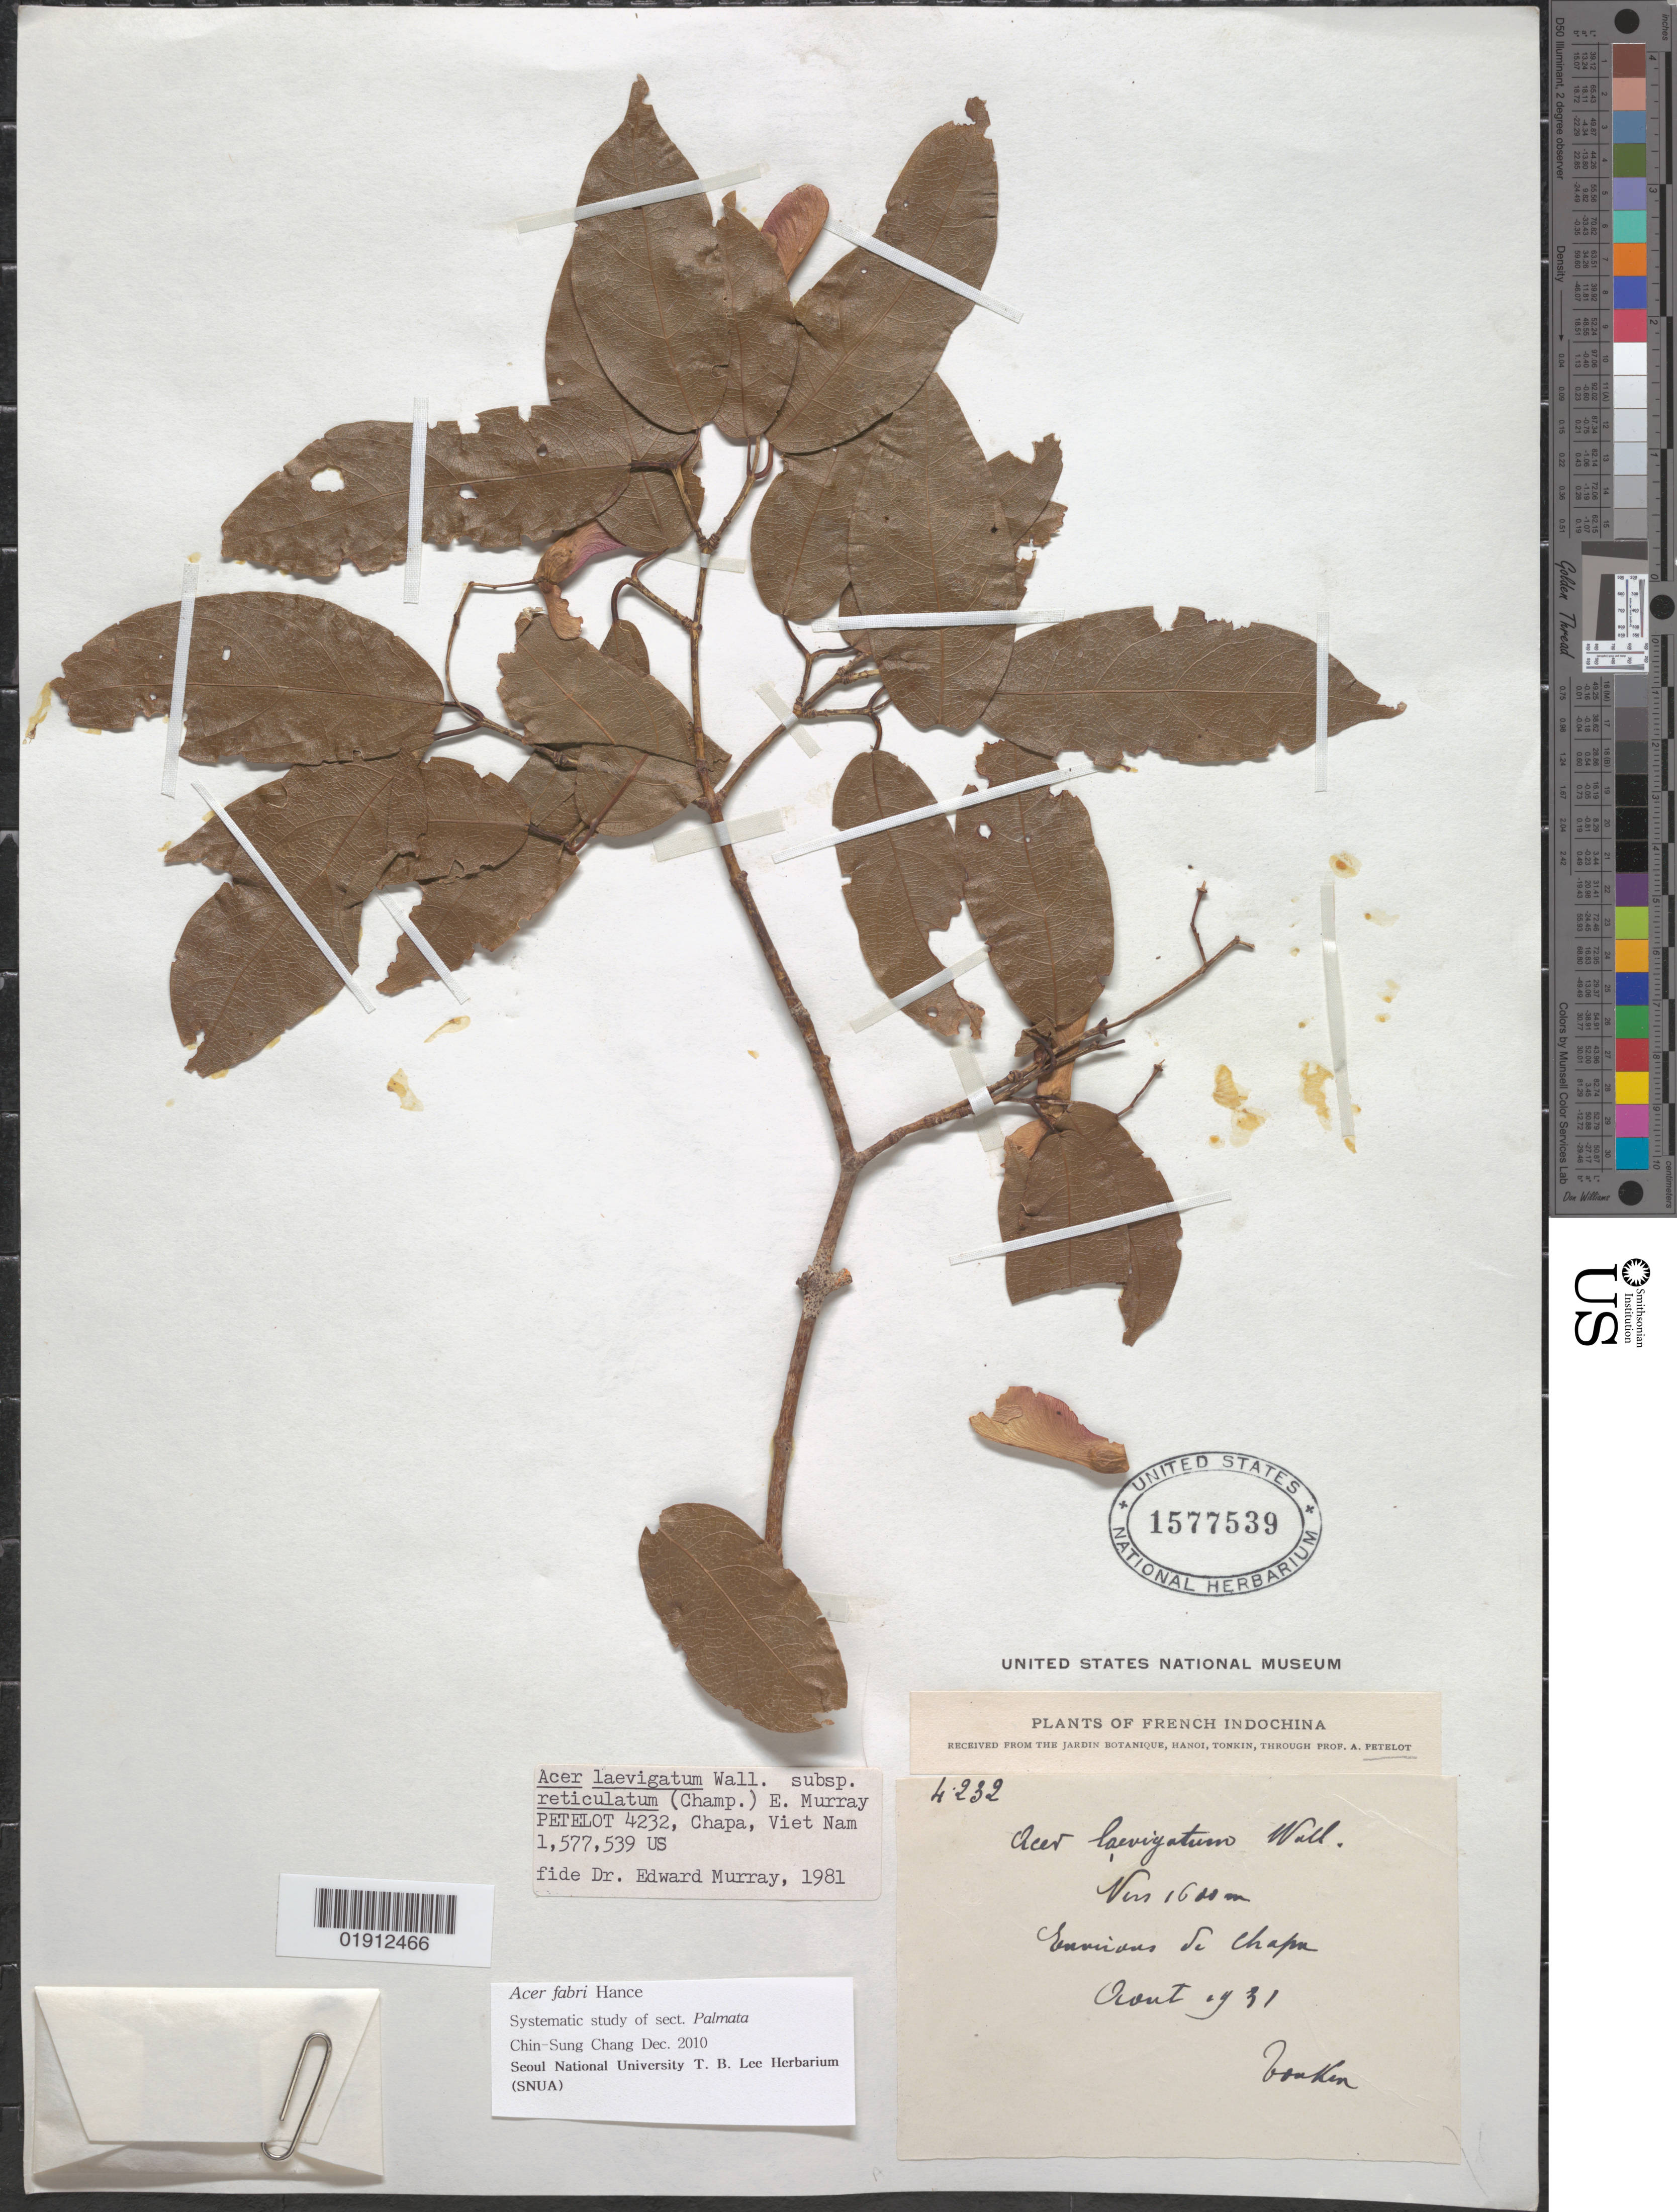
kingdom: Plantae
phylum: Tracheophyta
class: Magnoliopsida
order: Sapindales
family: Sapindaceae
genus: Acer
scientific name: Acer fabri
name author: Hance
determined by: Chang, C. S., (SNUA)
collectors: P. A. Pételot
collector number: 4232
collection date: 1931-08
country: Vietnam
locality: French Indochina, environs de Chapa,Tonkin [?]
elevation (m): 1600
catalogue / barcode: US 1577539